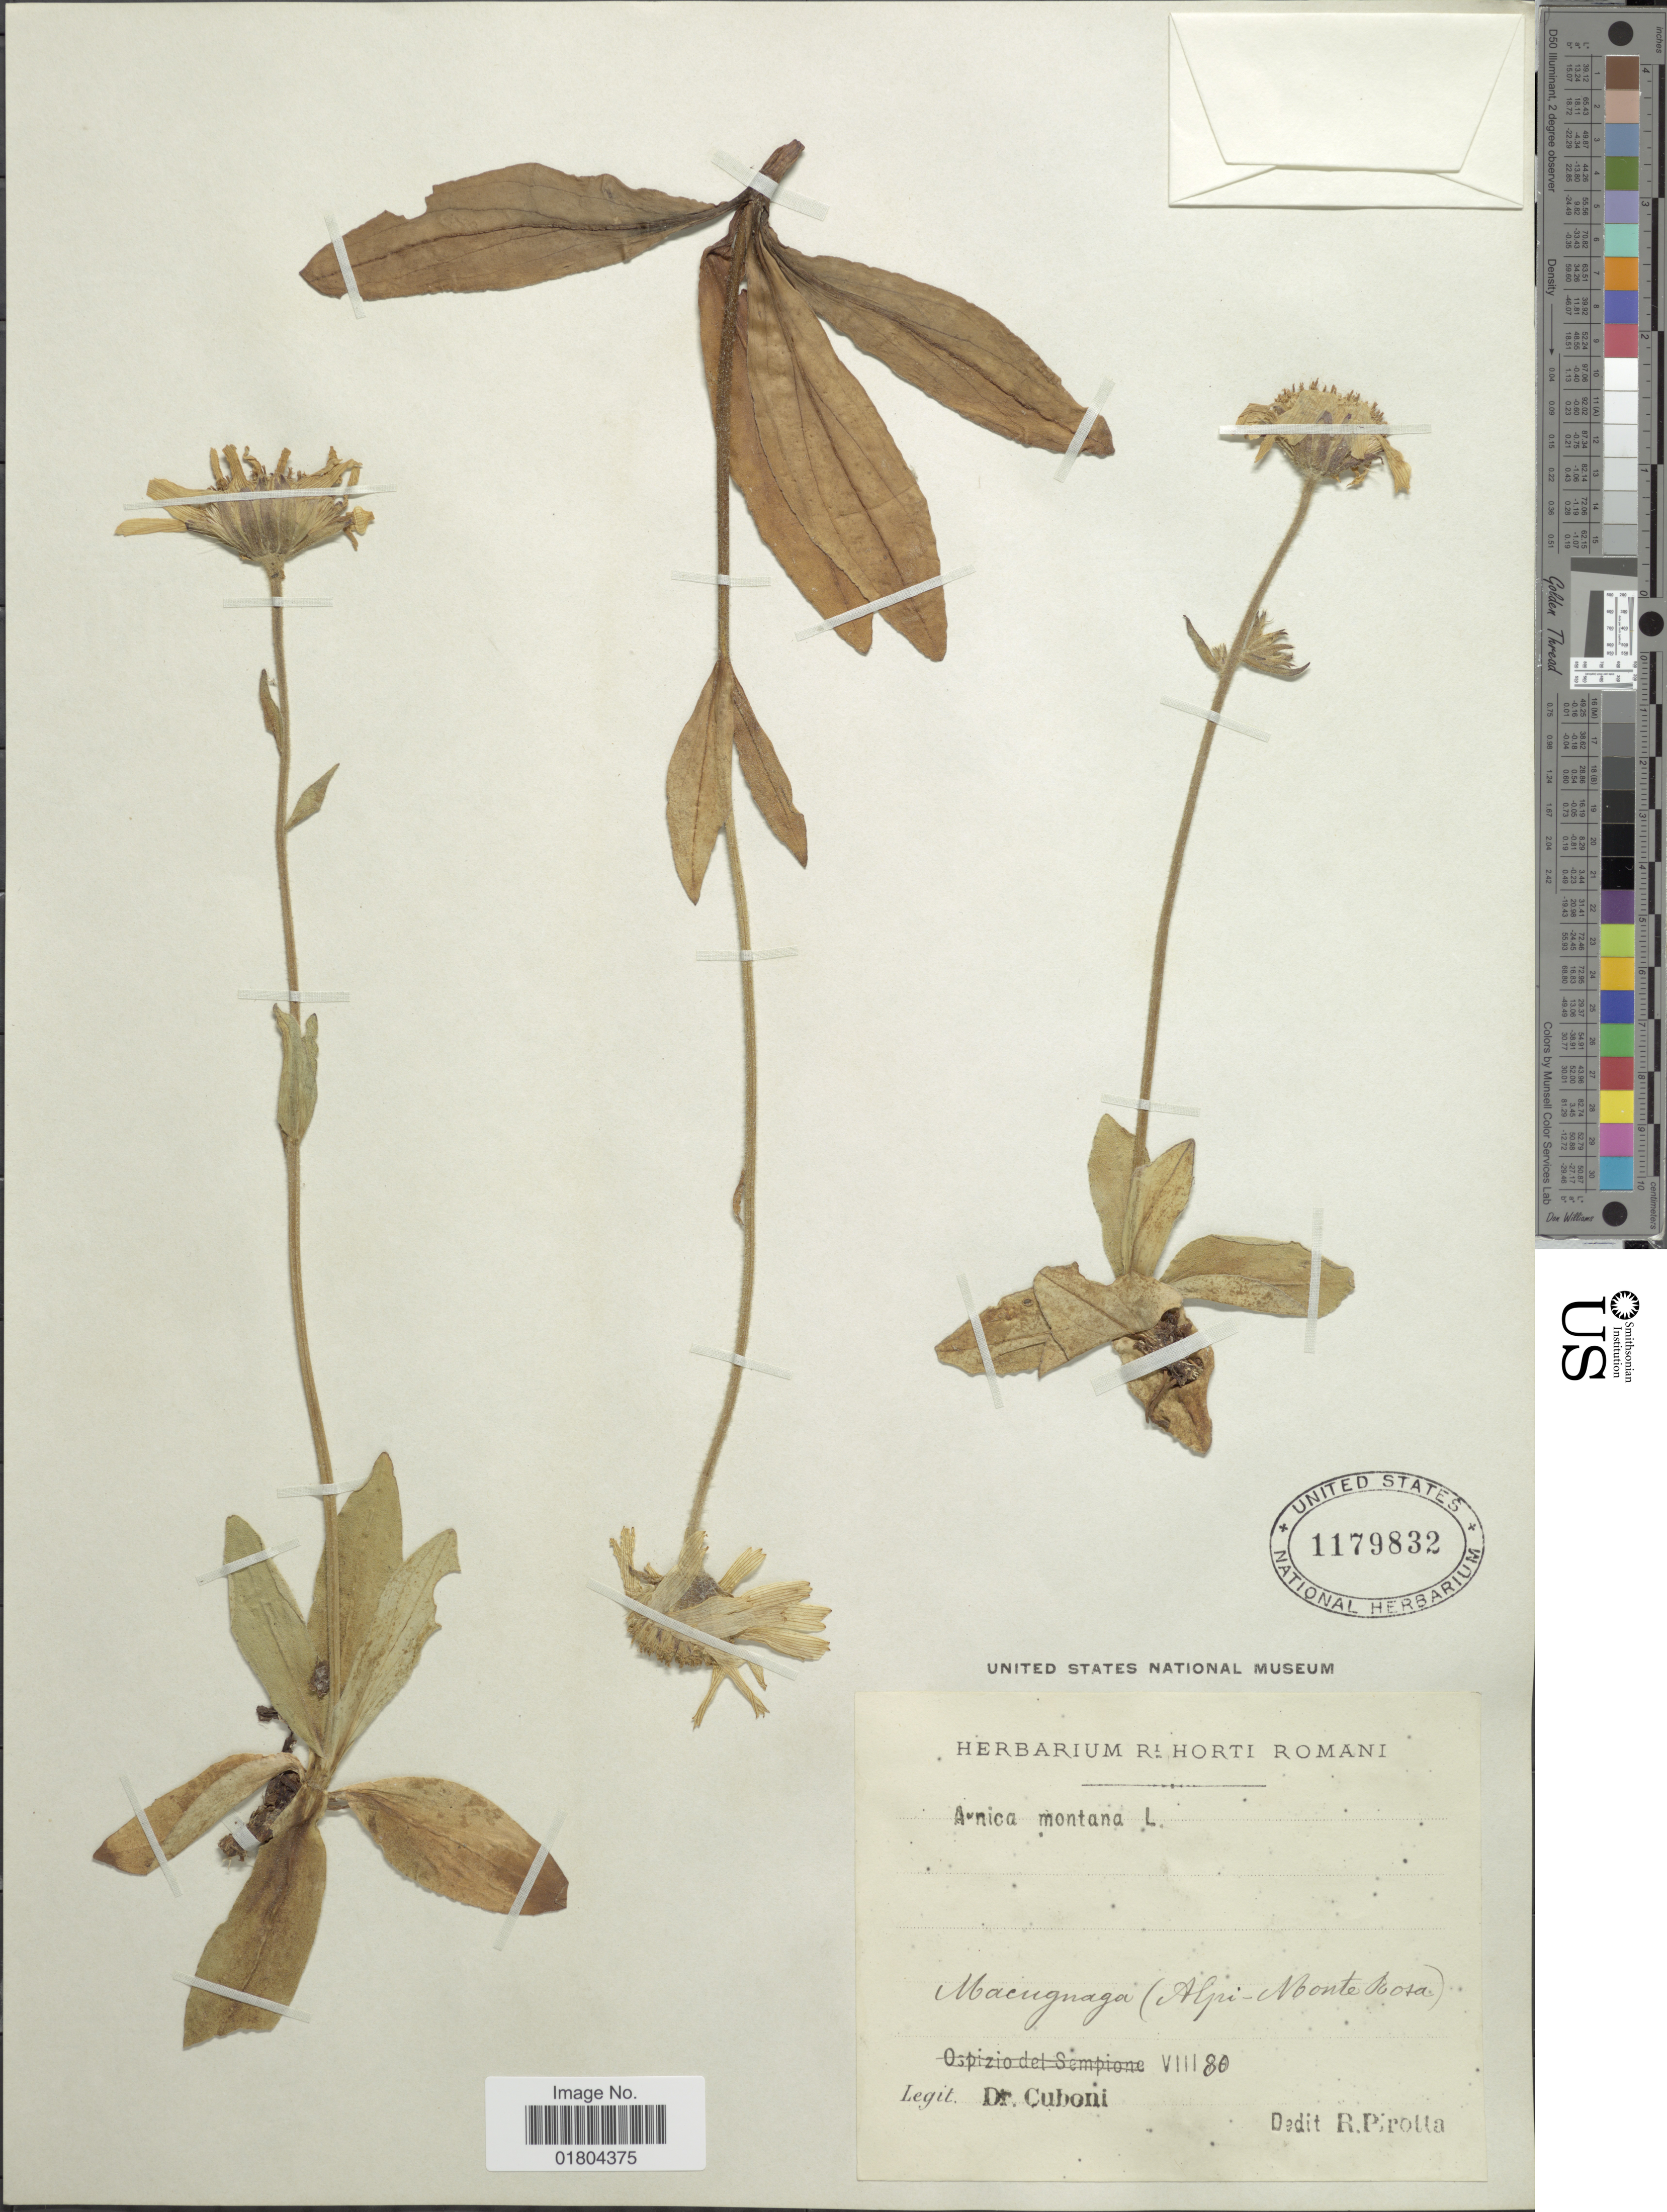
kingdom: Plantae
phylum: Tracheophyta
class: Magnoliopsida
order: Asterales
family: Asteraceae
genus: Arnica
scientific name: Arnica montana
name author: L.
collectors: Cuboni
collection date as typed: Transcribed d/m/y: /8/80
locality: Macuguagai (Alpi-Monte Rosa)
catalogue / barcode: US 1179832